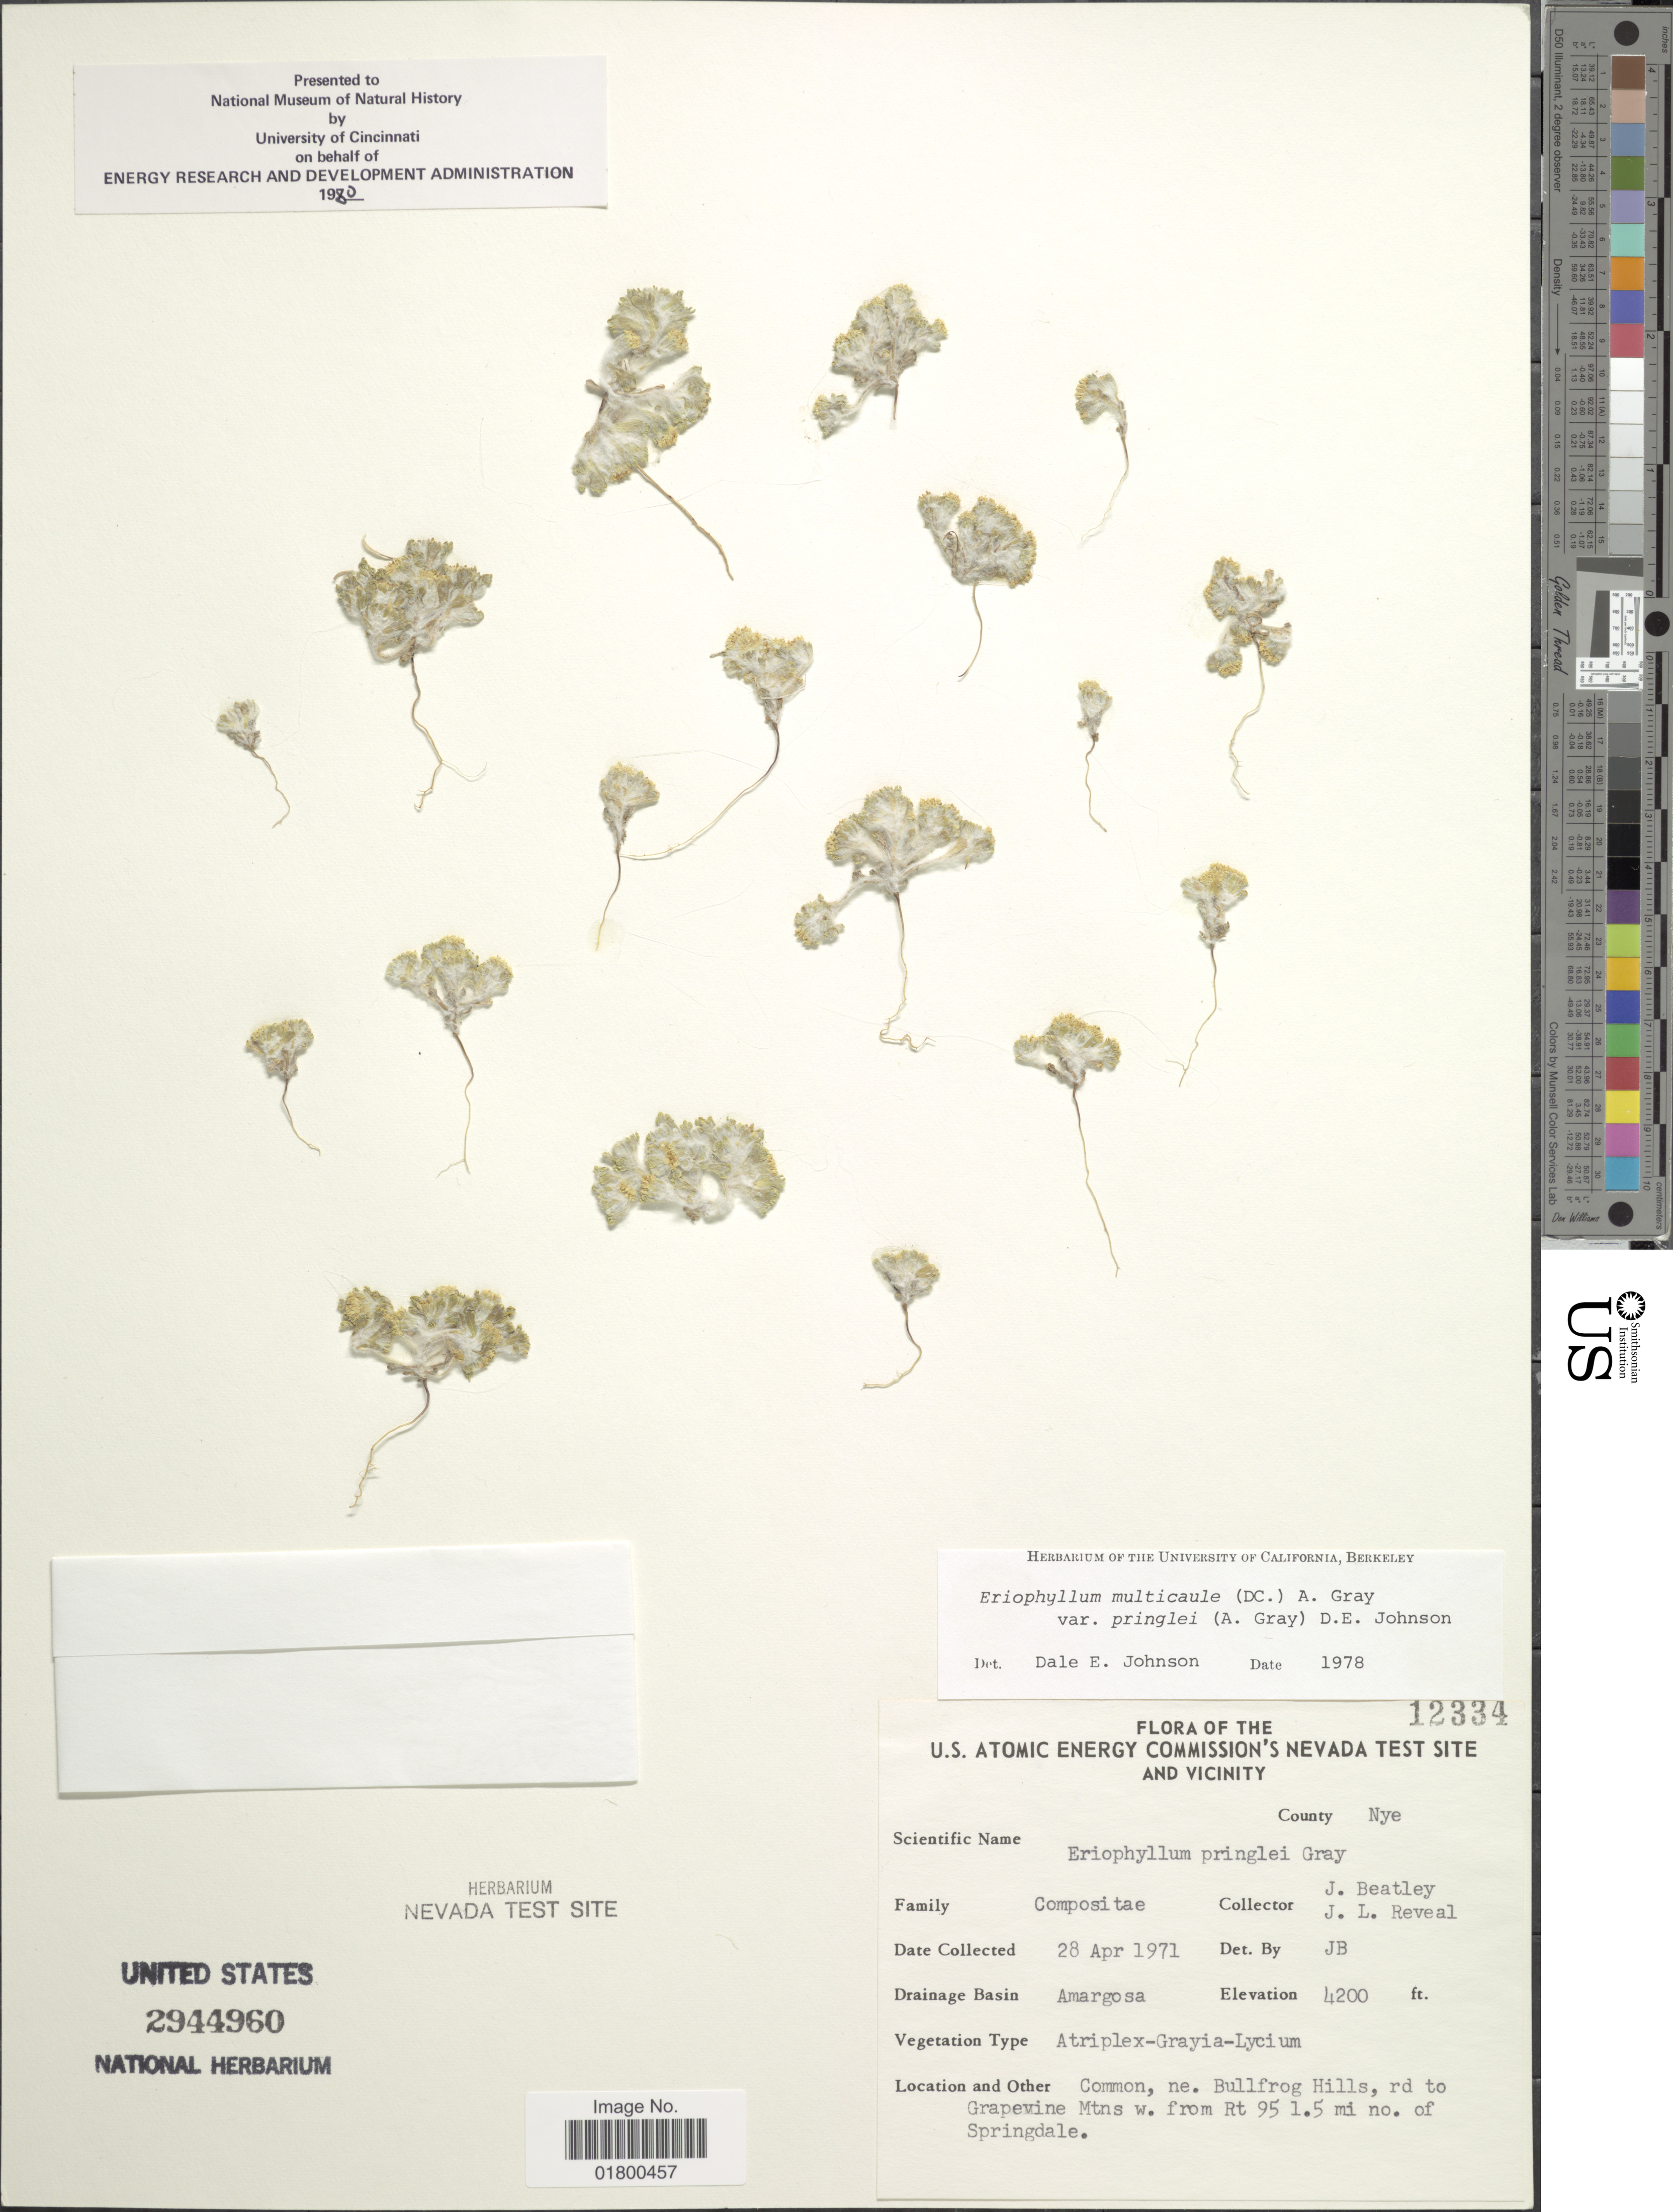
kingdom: Plantae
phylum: Tracheophyta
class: Magnoliopsida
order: Asterales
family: Asteraceae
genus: Eriophyllum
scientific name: Eriophyllum multicaule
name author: (DC.) A. Gray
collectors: J. C. Beatley & J. L. Reveal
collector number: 12334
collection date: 1971-04-28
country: United States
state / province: Nevada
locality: U. S. Atomic Energy Commission's Nevada Test Site and Vicinity, County Nye, Drainage Basin Amargosa, Common, ne. Bullfrog Hills, rd to Grapevine Mtns w. from Rt 95, 1.5 mi no, of Springdale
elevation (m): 1280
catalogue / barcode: US 2944960